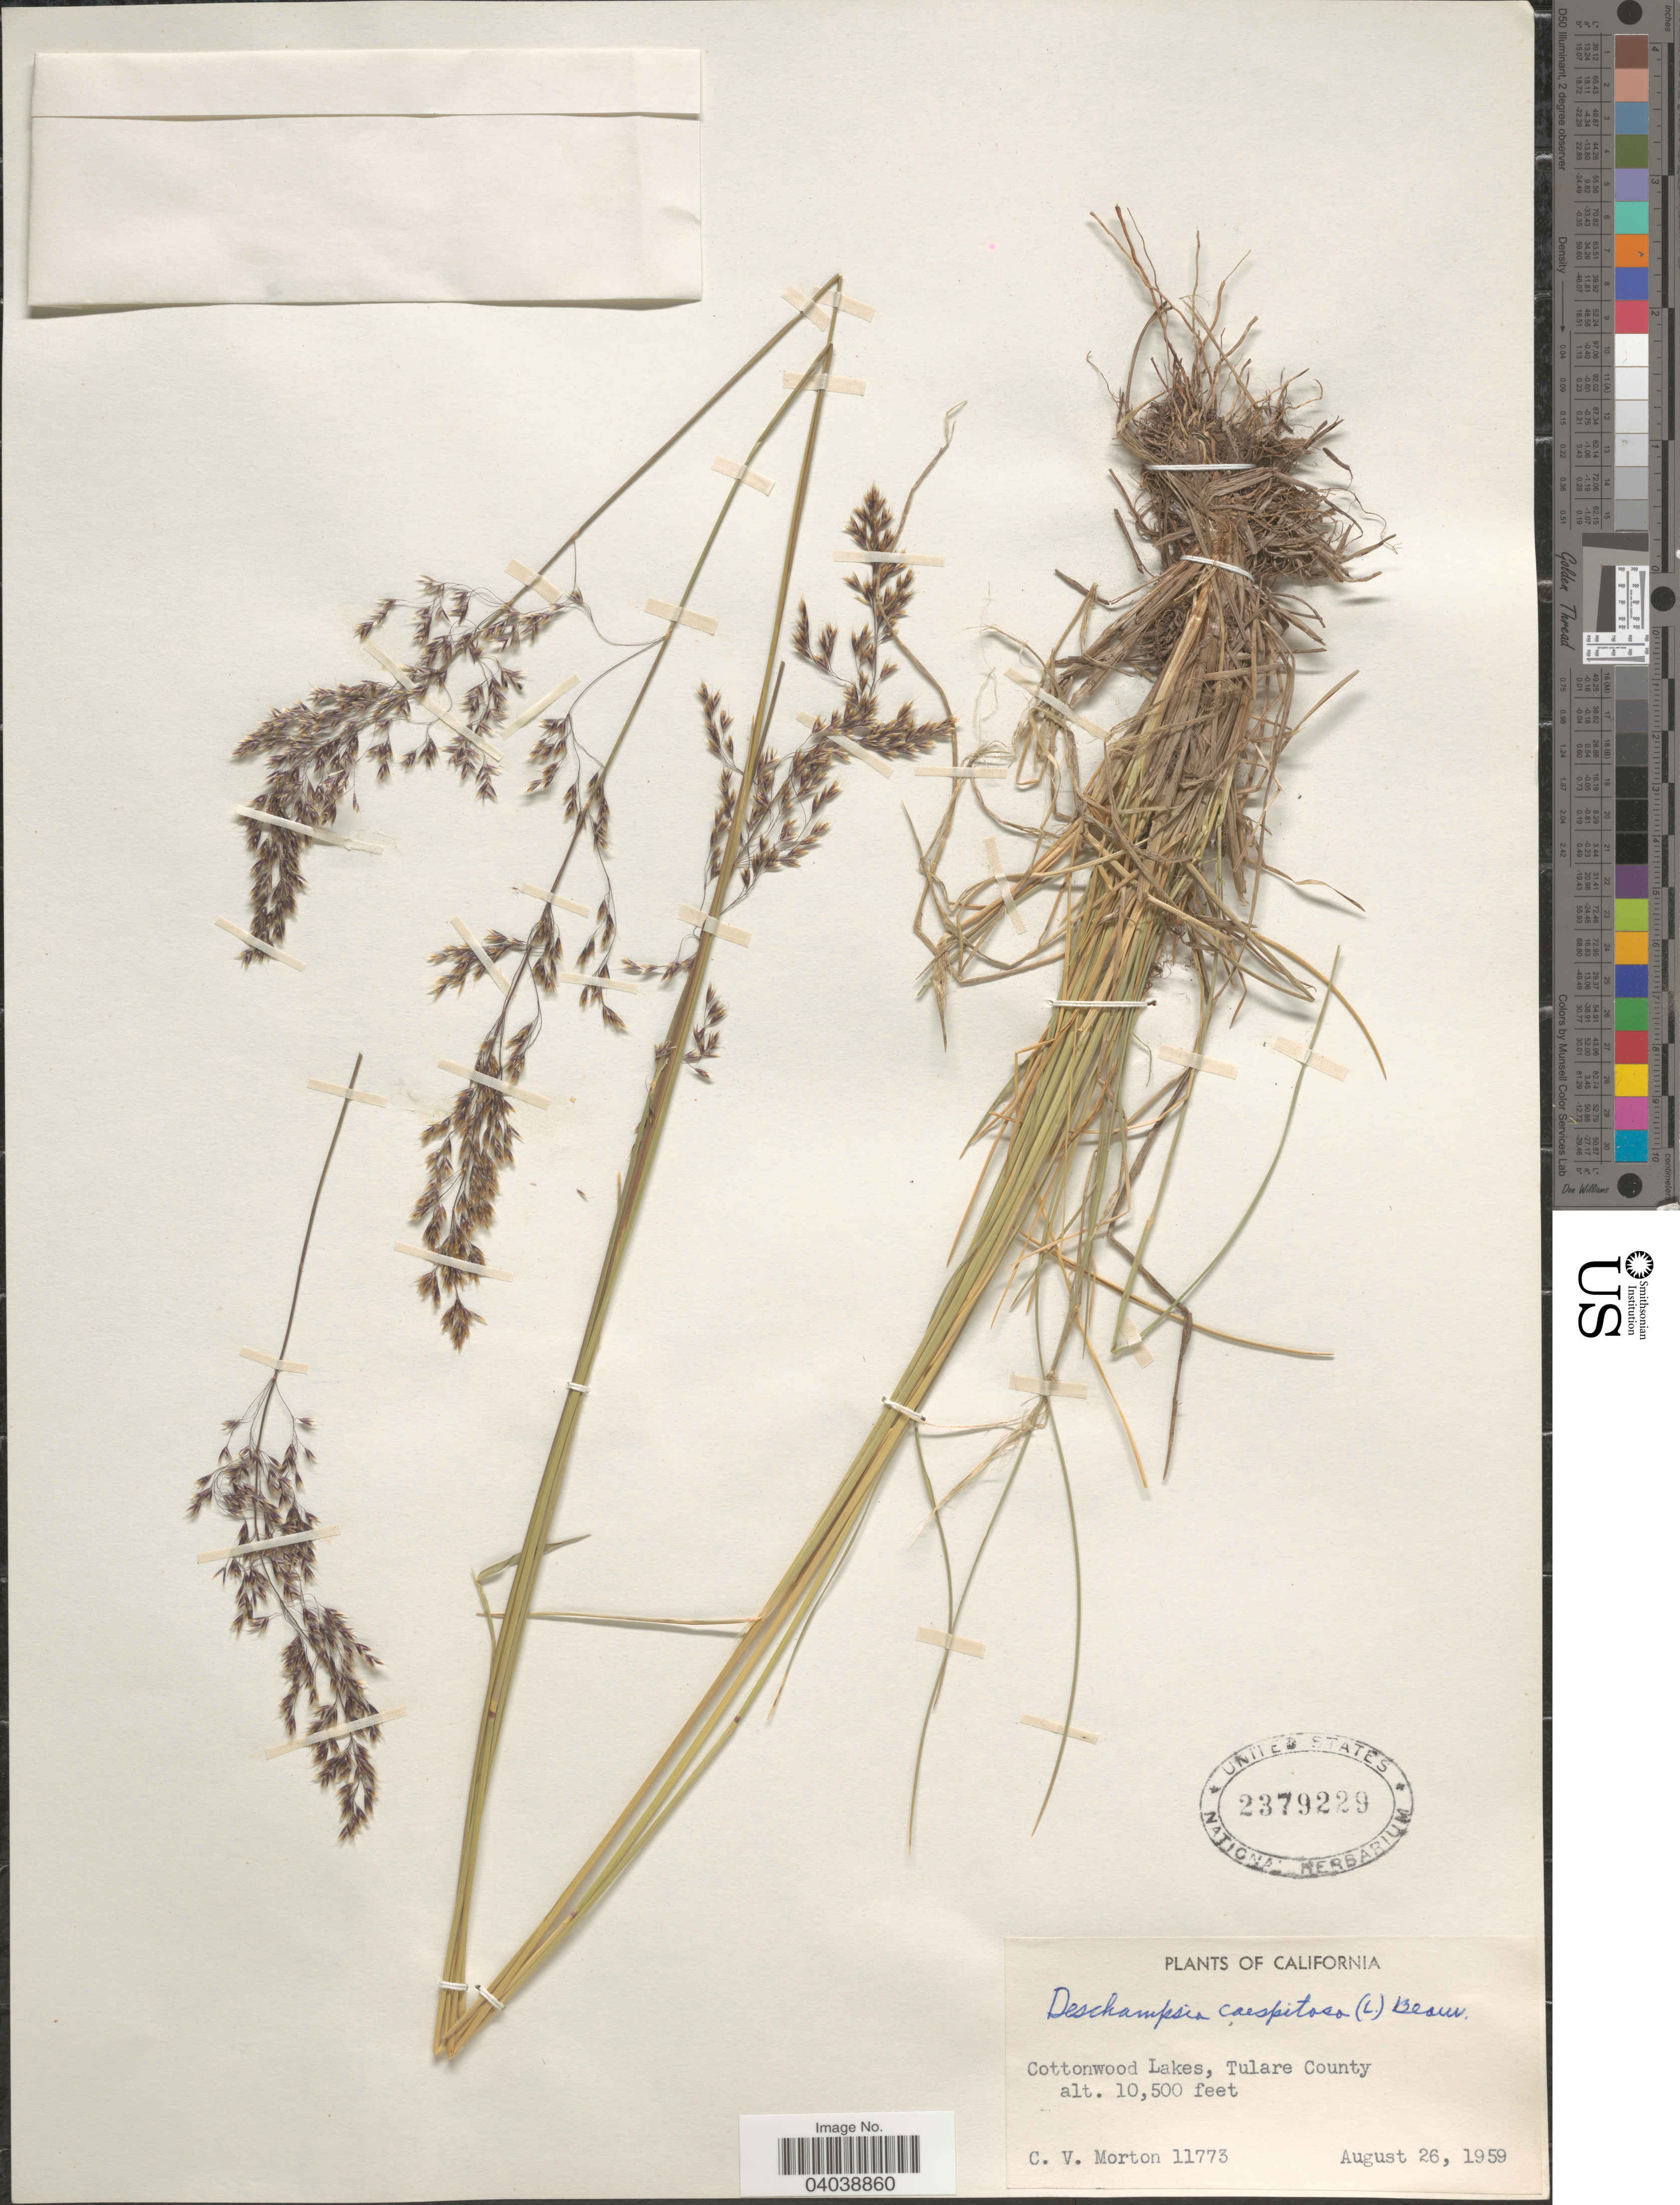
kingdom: Plantae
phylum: Tracheophyta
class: Liliopsida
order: Poales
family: Poaceae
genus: Deschampsia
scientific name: Deschampsia cespitosa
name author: (L.) P. Beauv.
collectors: C. V. Morton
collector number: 11773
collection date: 1959-08-26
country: United States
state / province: California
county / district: Tulare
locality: Cottonwood Lakes, Tulare County.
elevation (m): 3200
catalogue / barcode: US 2379229